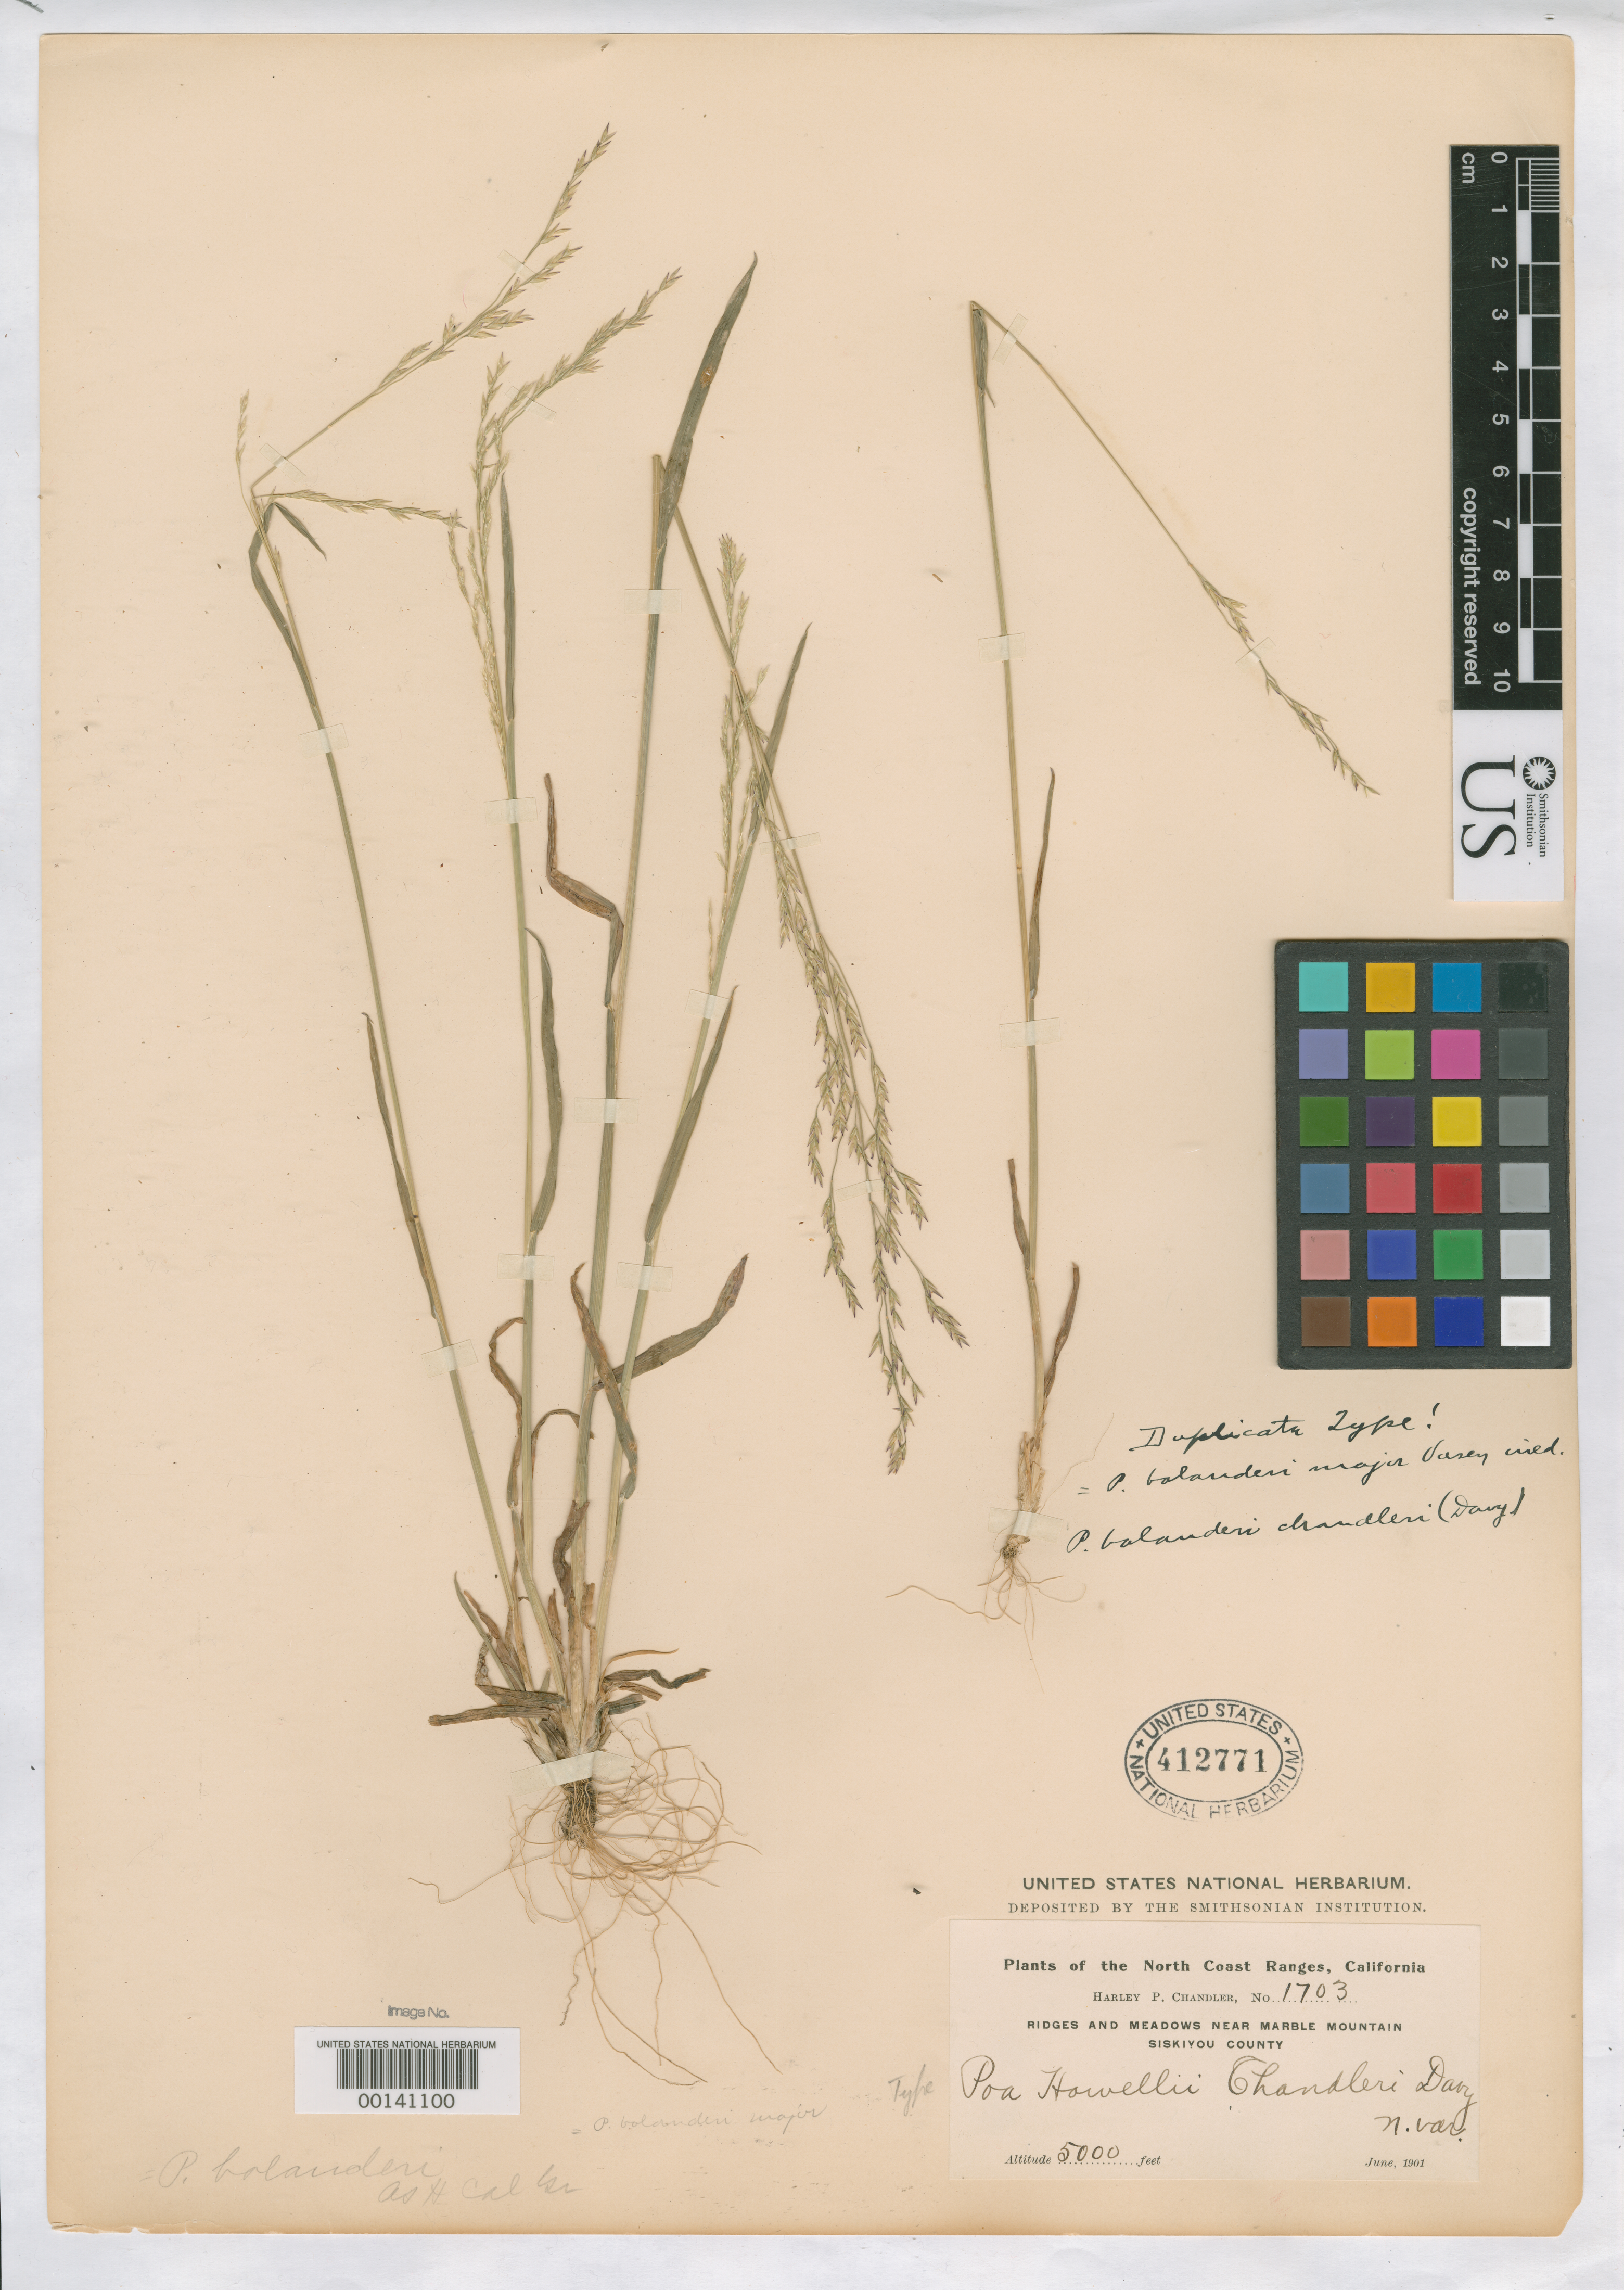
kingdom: Plantae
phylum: Tracheophyta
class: Liliopsida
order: Poales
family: Poaceae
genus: Poa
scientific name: Poa howellii var. chandleri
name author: Burtt Davy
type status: Type Collection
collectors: H. Chandler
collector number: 1703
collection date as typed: Jun 1901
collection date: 1901-06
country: United States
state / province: California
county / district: Siskiyou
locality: Near Marble Mt., Shackleford Canon.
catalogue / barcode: US 412771